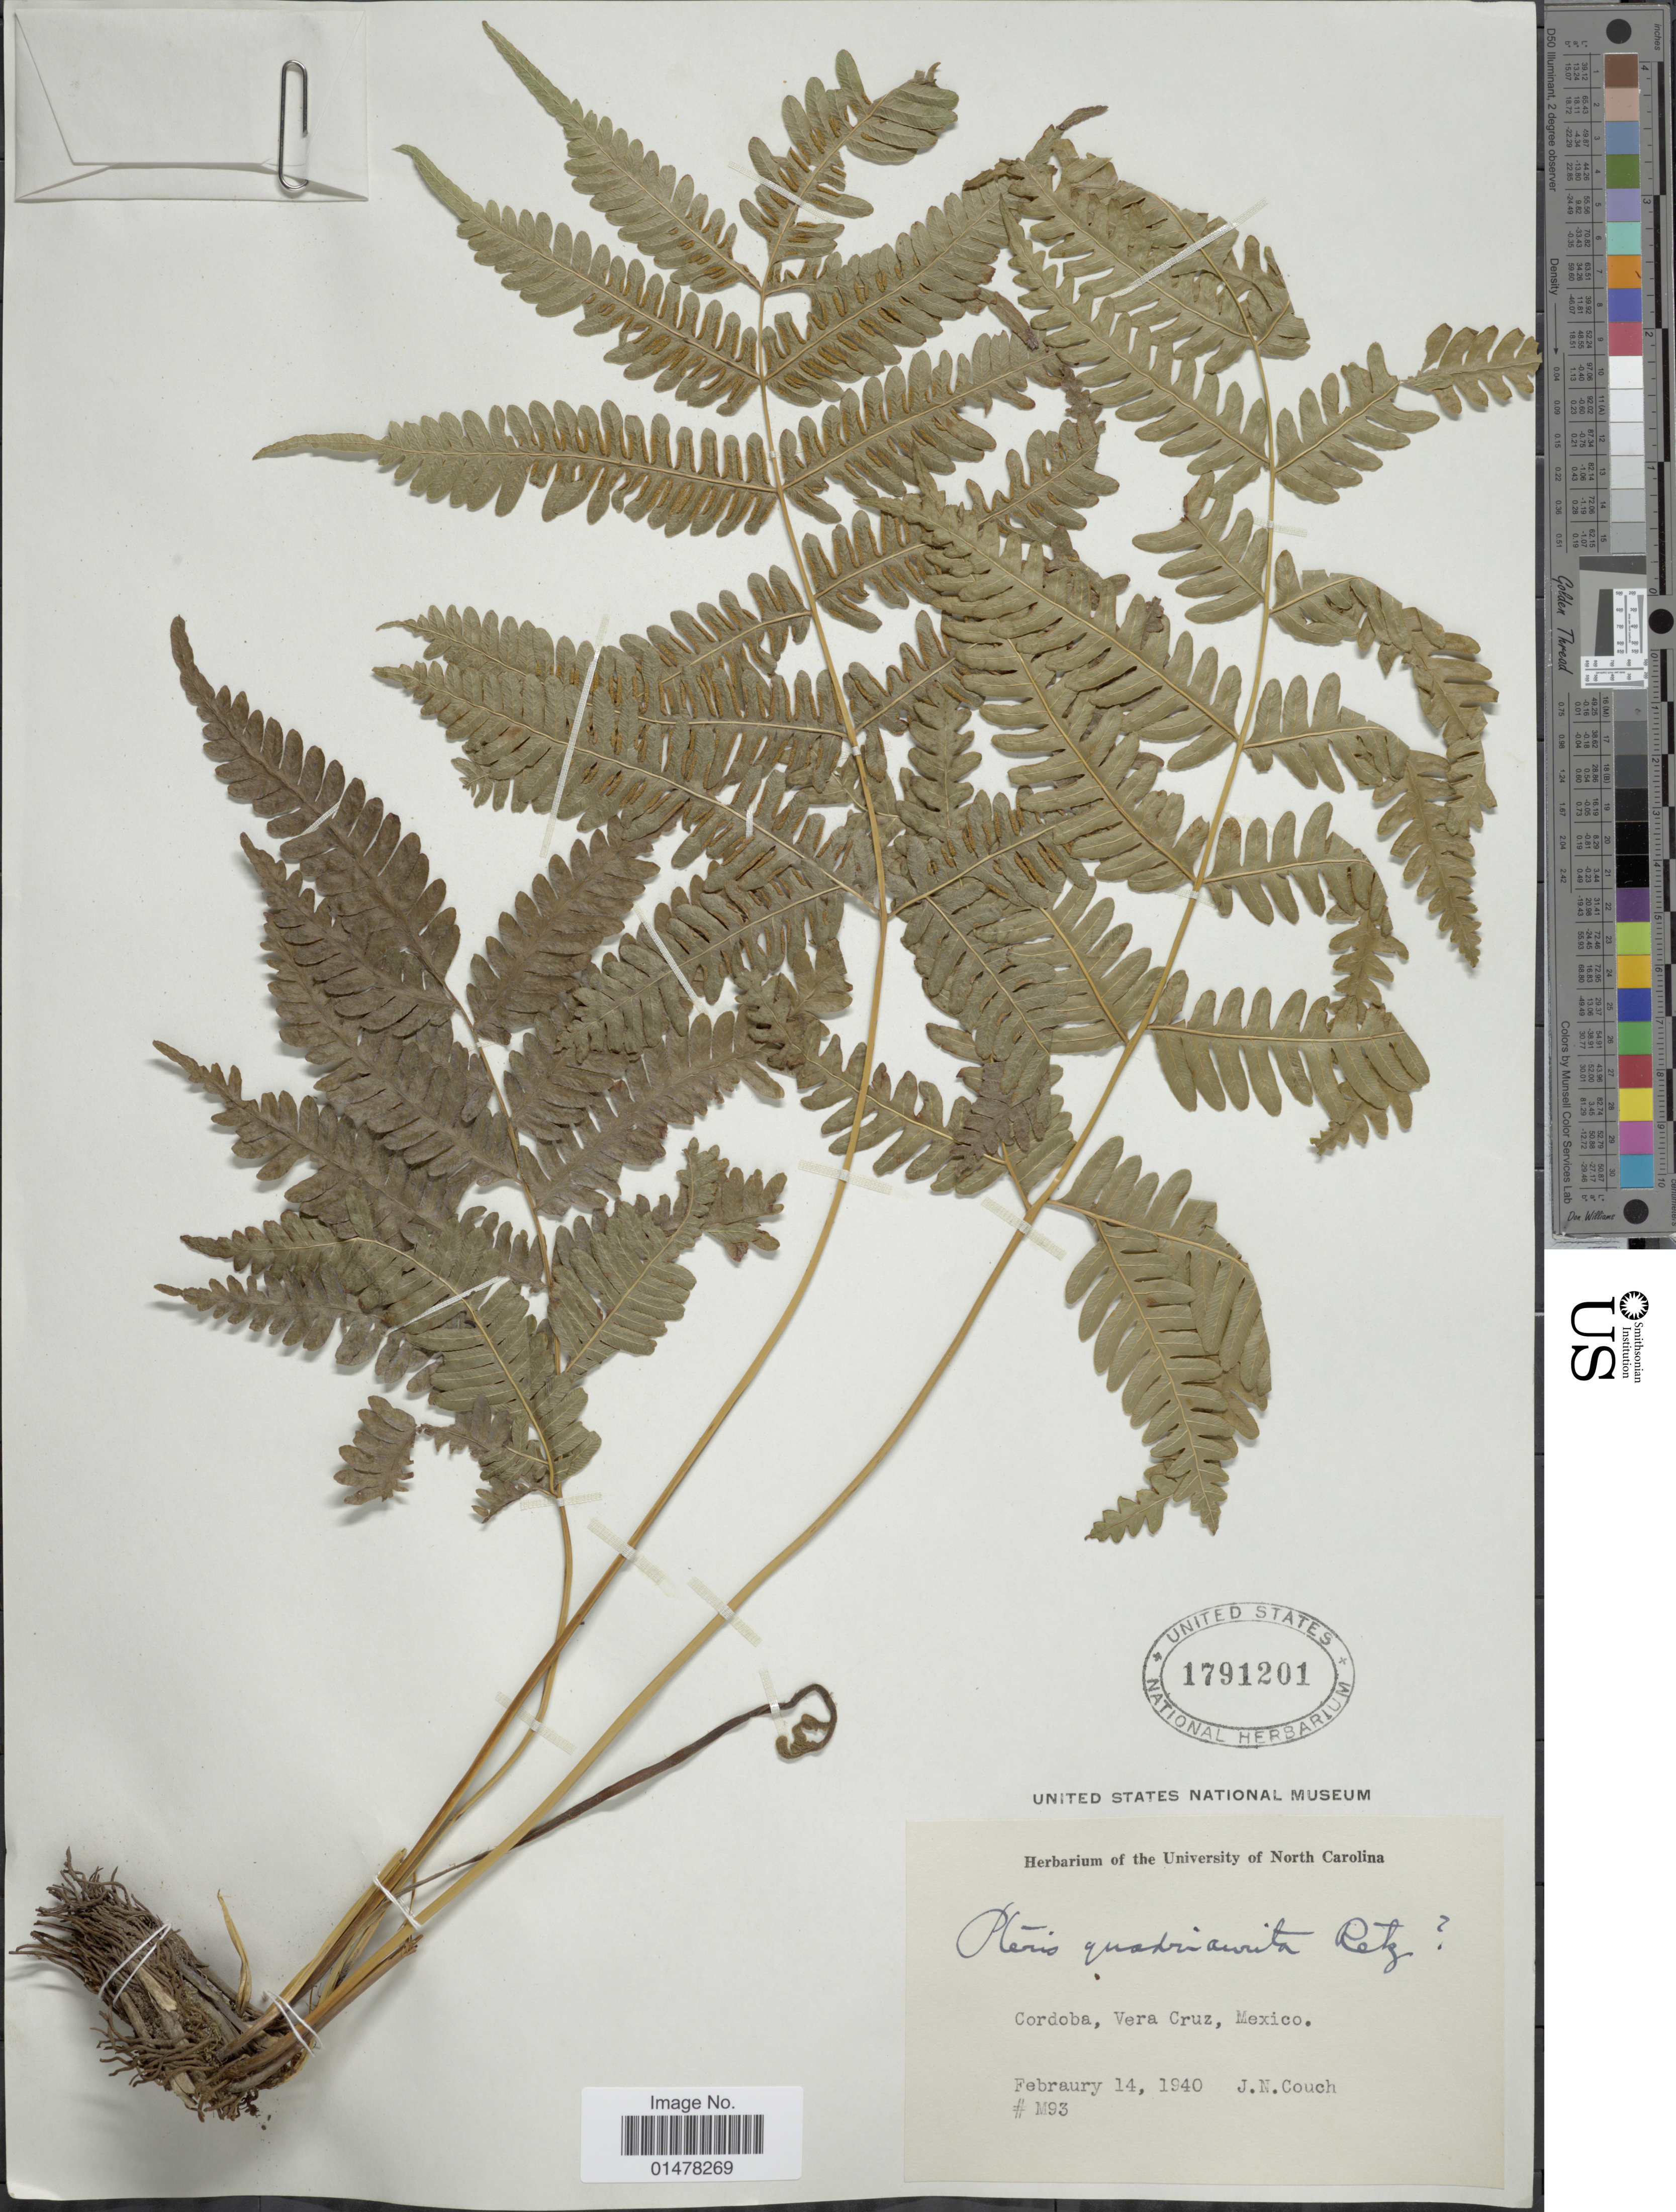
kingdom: Plantae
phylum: Tracheophyta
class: Polypodiopsida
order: Polypodiales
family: Pteridaceae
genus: Pteris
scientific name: Pteris quadriaurita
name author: Retz.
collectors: J. N. Couch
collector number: M93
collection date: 1940-02-14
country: Mexico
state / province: Veracruz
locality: Cordoba, Vera Cruz, Mexico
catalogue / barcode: US 1791201